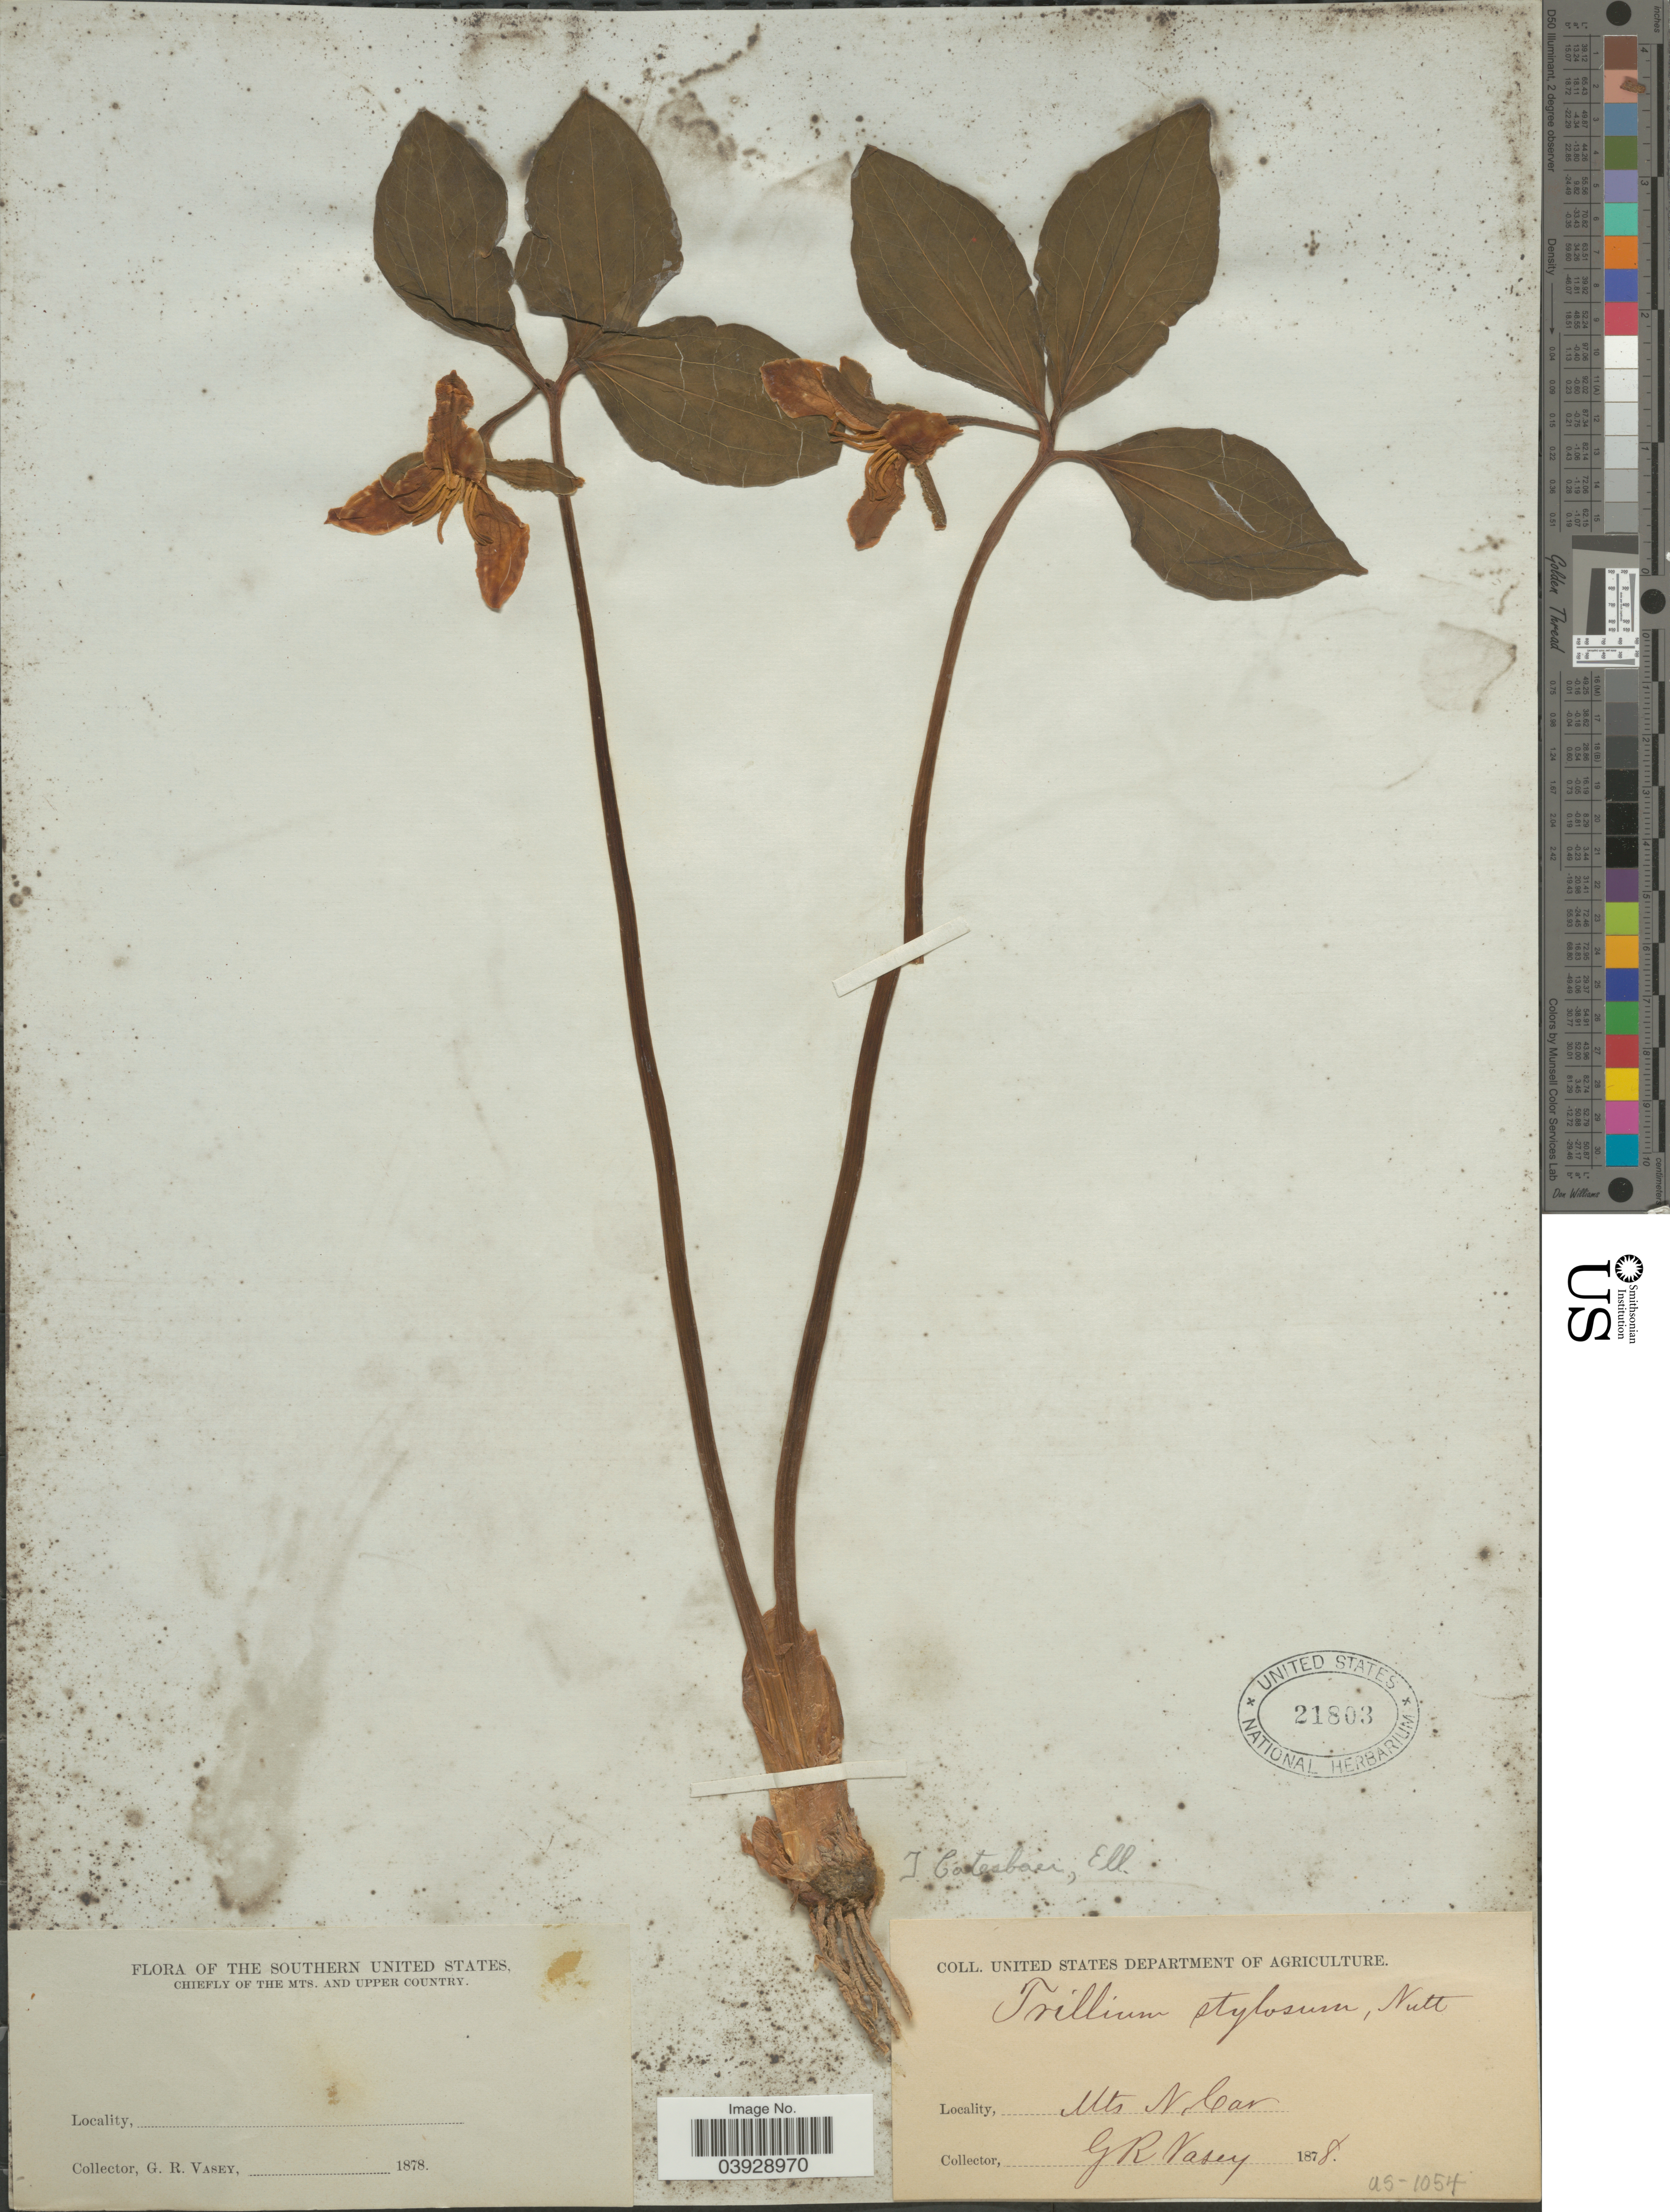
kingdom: Plantae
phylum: Tracheophyta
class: Liliopsida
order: Liliales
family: Melanthiaceae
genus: Trillium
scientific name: Trillium catesbaei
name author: Elliott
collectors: G. R. Vasey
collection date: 1878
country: United States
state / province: North Carolina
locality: The Southern United States, Chiefly of the Mts. and Upper Country. Mts N. Car.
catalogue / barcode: US 21803